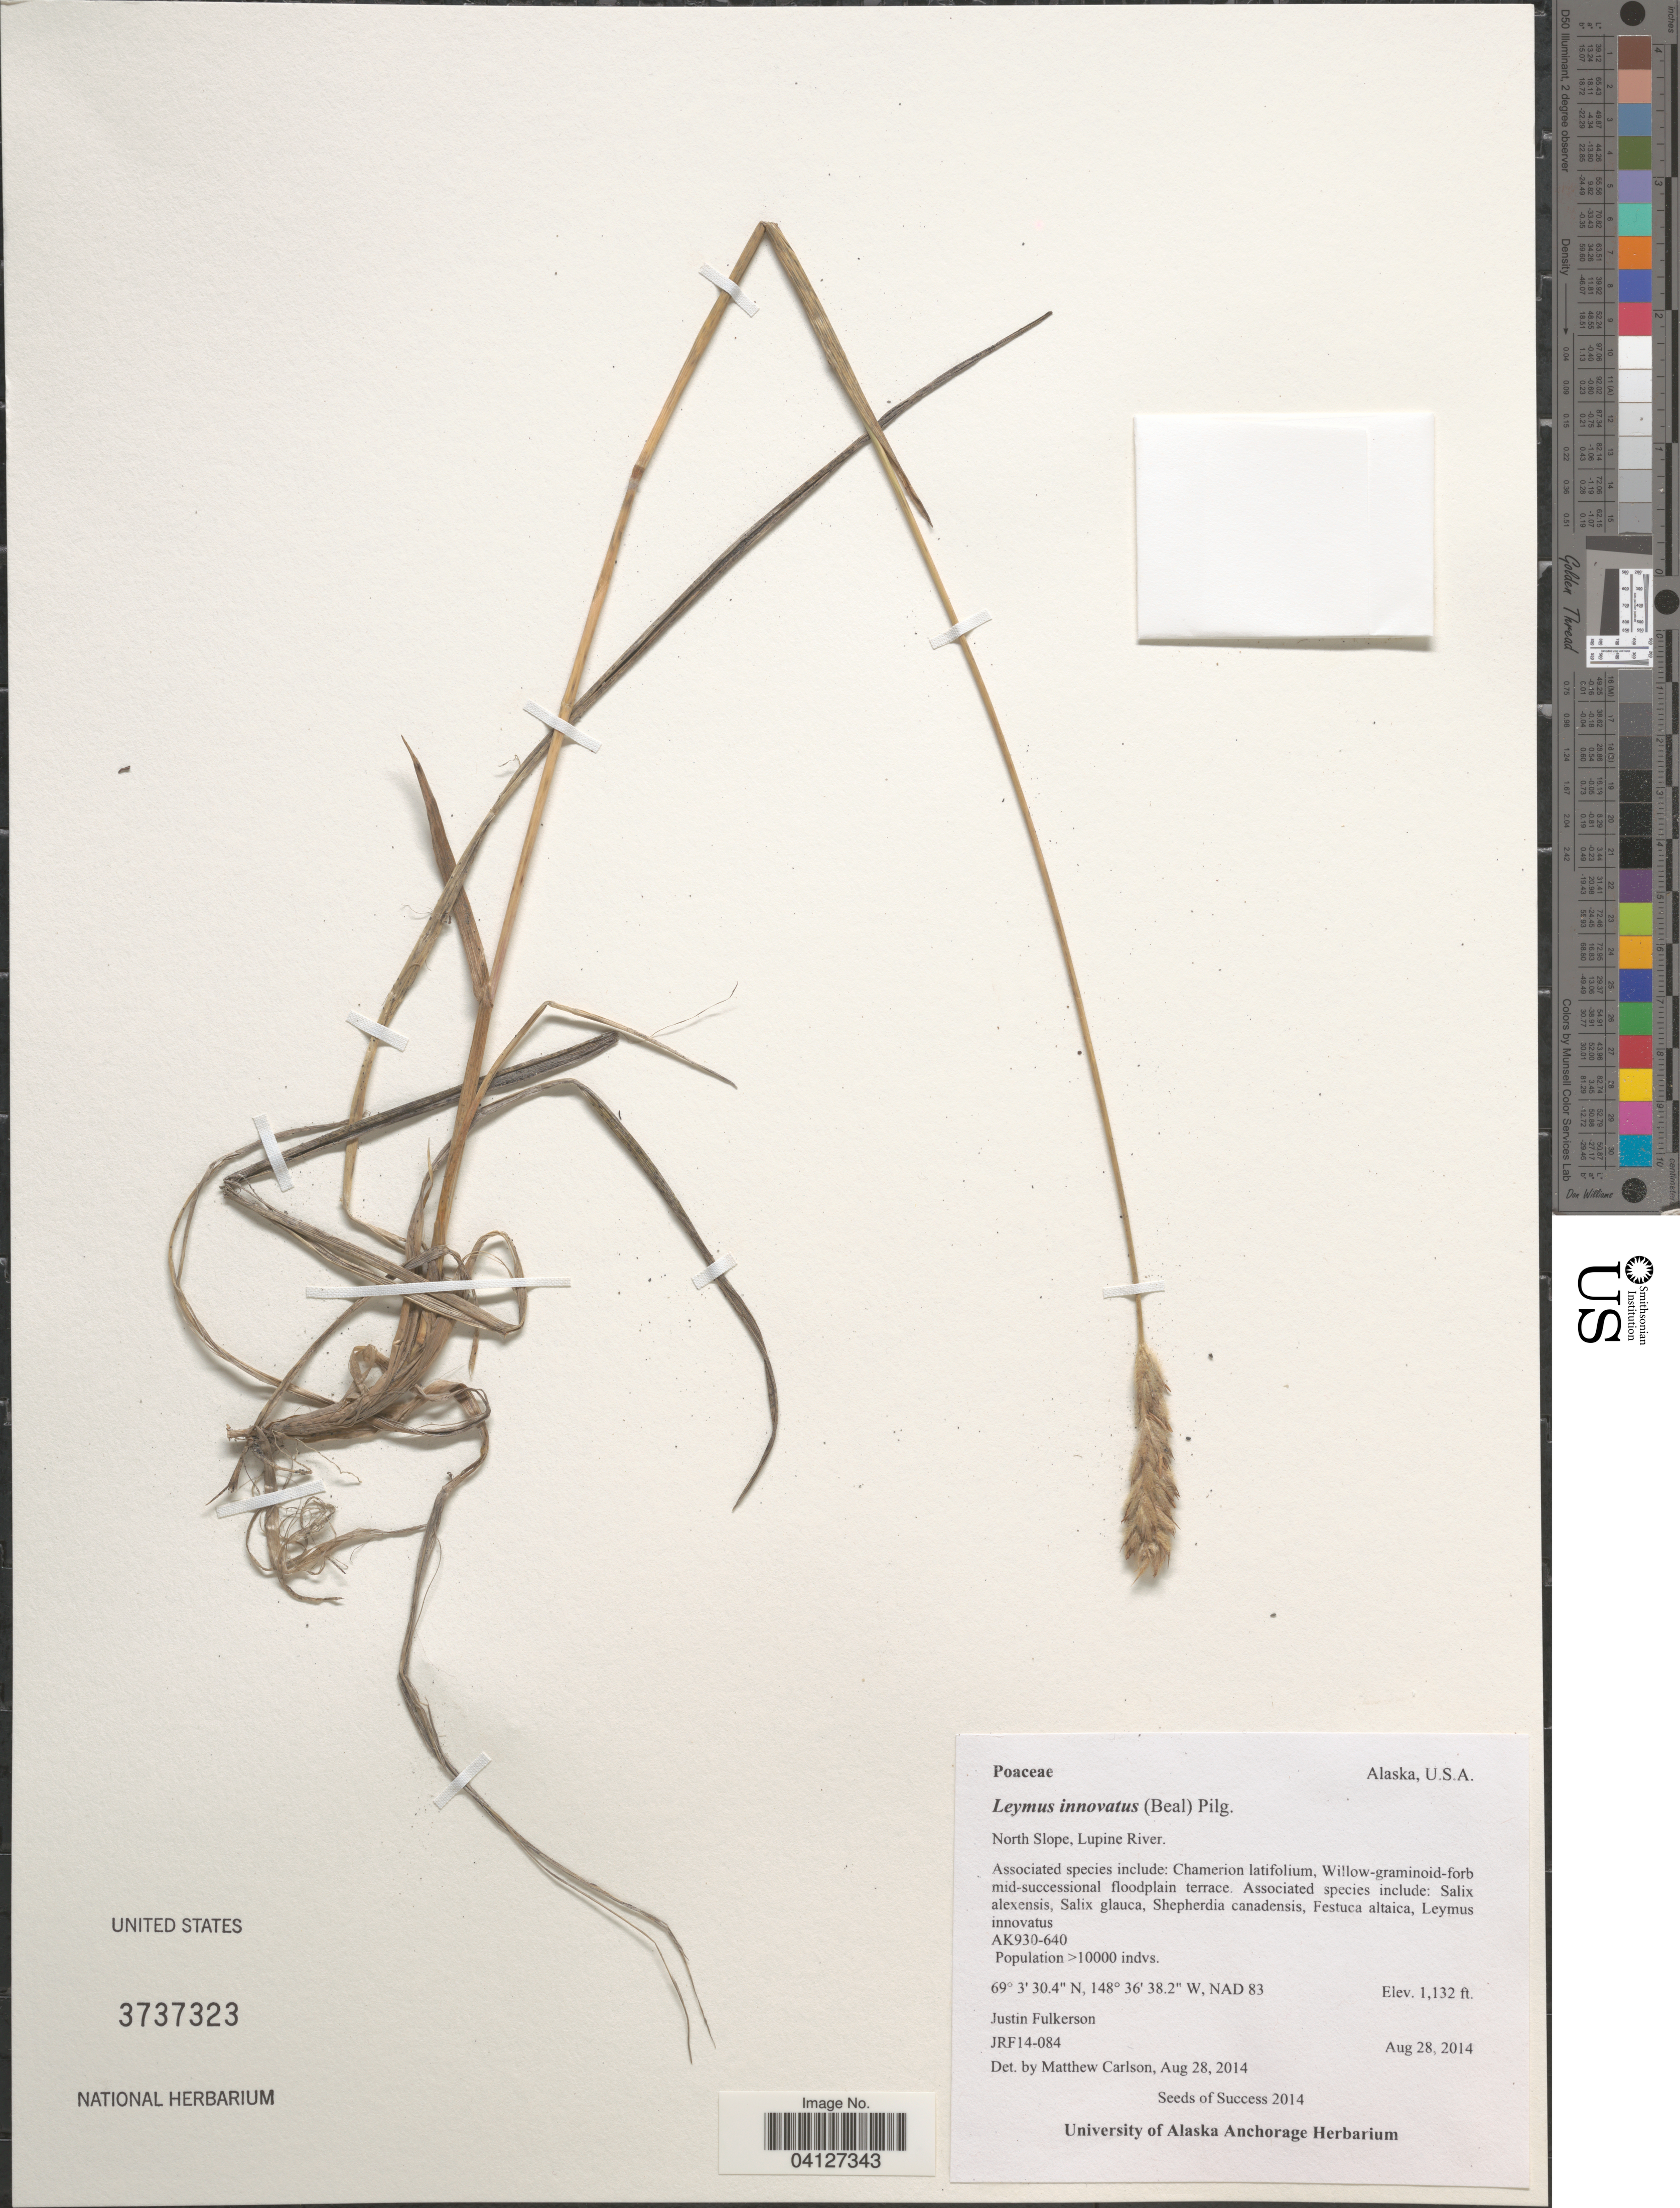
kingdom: Plantae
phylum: Tracheophyta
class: Liliopsida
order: Poales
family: Poaceae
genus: Leymus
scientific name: Leymus innovatus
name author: (W.J. Beal) Pilg.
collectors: J. Fulkerson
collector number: JRF14-084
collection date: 2014-08-28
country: United States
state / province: Alaska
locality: North Slope, Lupine River.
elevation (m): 345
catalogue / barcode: US 3737323